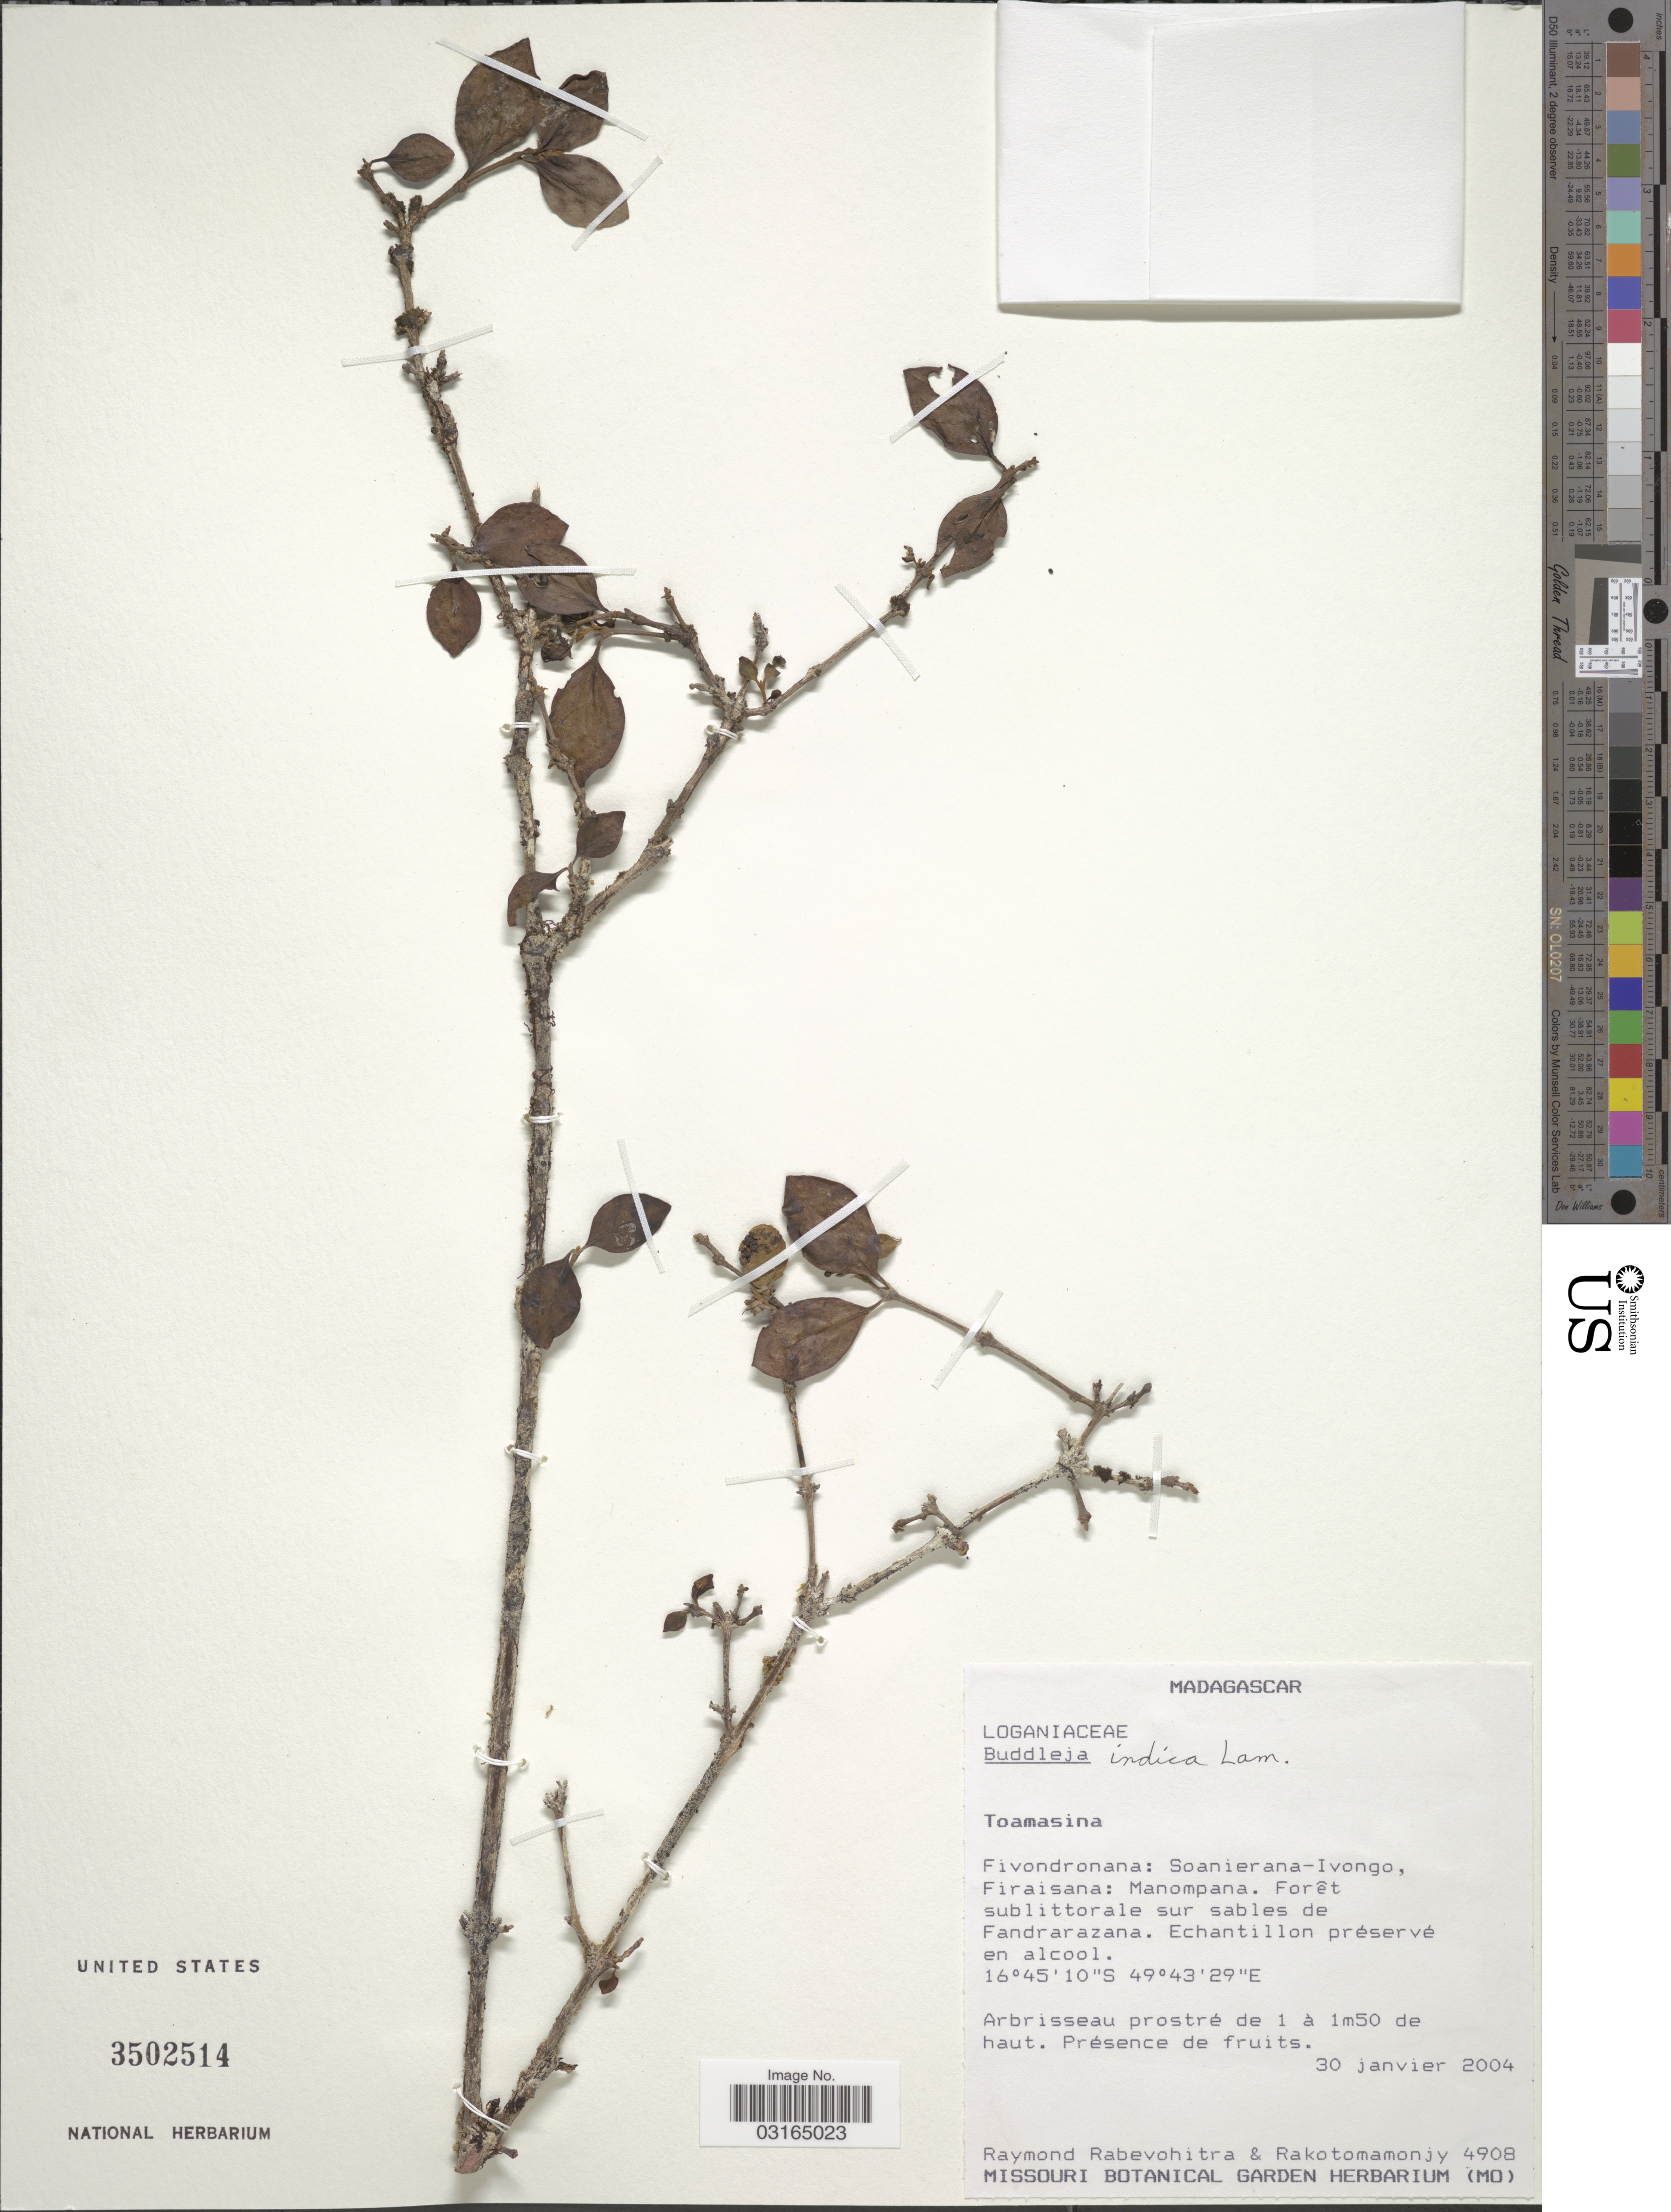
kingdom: Plantae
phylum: Tracheophyta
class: Magnoliopsida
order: Lamiales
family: Scrophulariaceae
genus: Buddleja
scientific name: Buddleja indica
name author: Lam.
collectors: R. Rabevohitra & Rakotomamonjy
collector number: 4908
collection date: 2004-01-30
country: Madagascar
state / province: Analanjirofo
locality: Fivondronana: Soanierana-Ivongo, Firaisana: Manompana. Forêt sublittorale sur sables de Fandrarazana.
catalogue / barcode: US 3502514